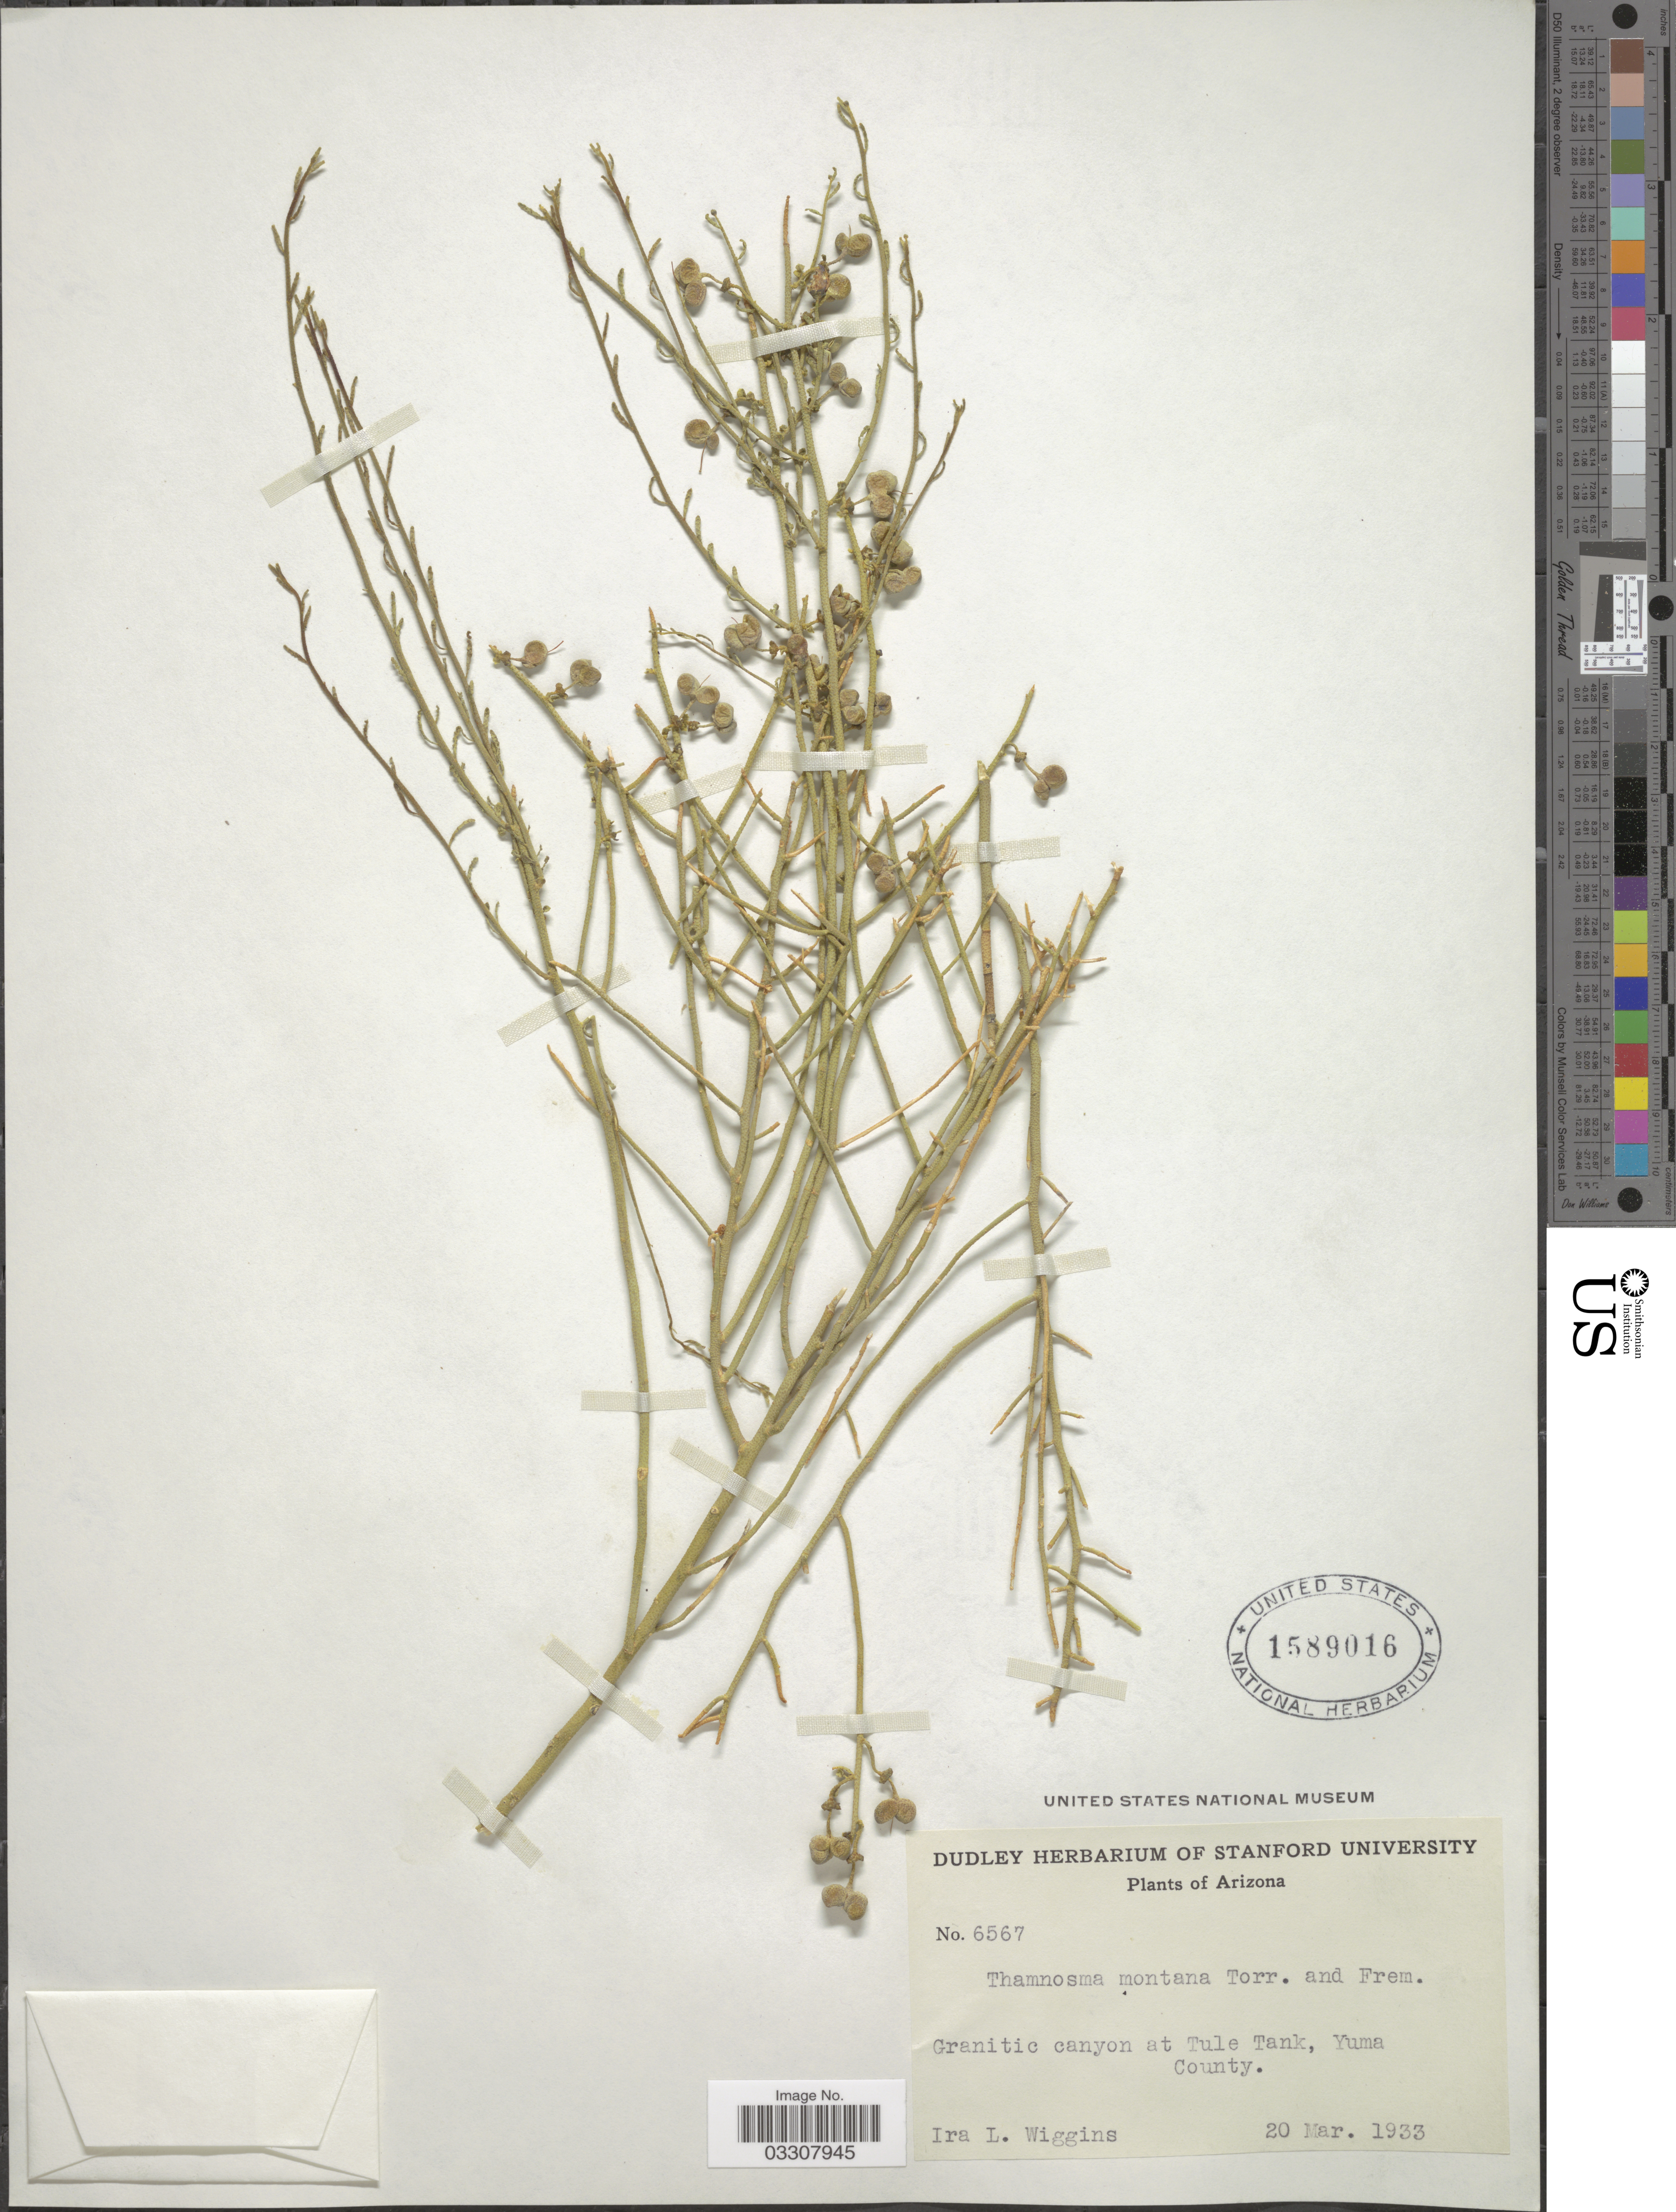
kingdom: Plantae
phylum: Tracheophyta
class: Magnoliopsida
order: Sapindales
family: Rutaceae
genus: Thamnosma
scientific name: Thamnosma montana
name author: Torr. & Frém.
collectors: I. L. Wiggins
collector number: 6567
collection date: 1933-03-20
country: United States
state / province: Arizona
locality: Granitic canyon at Tule Tank, Yuma County.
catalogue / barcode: US 1589016